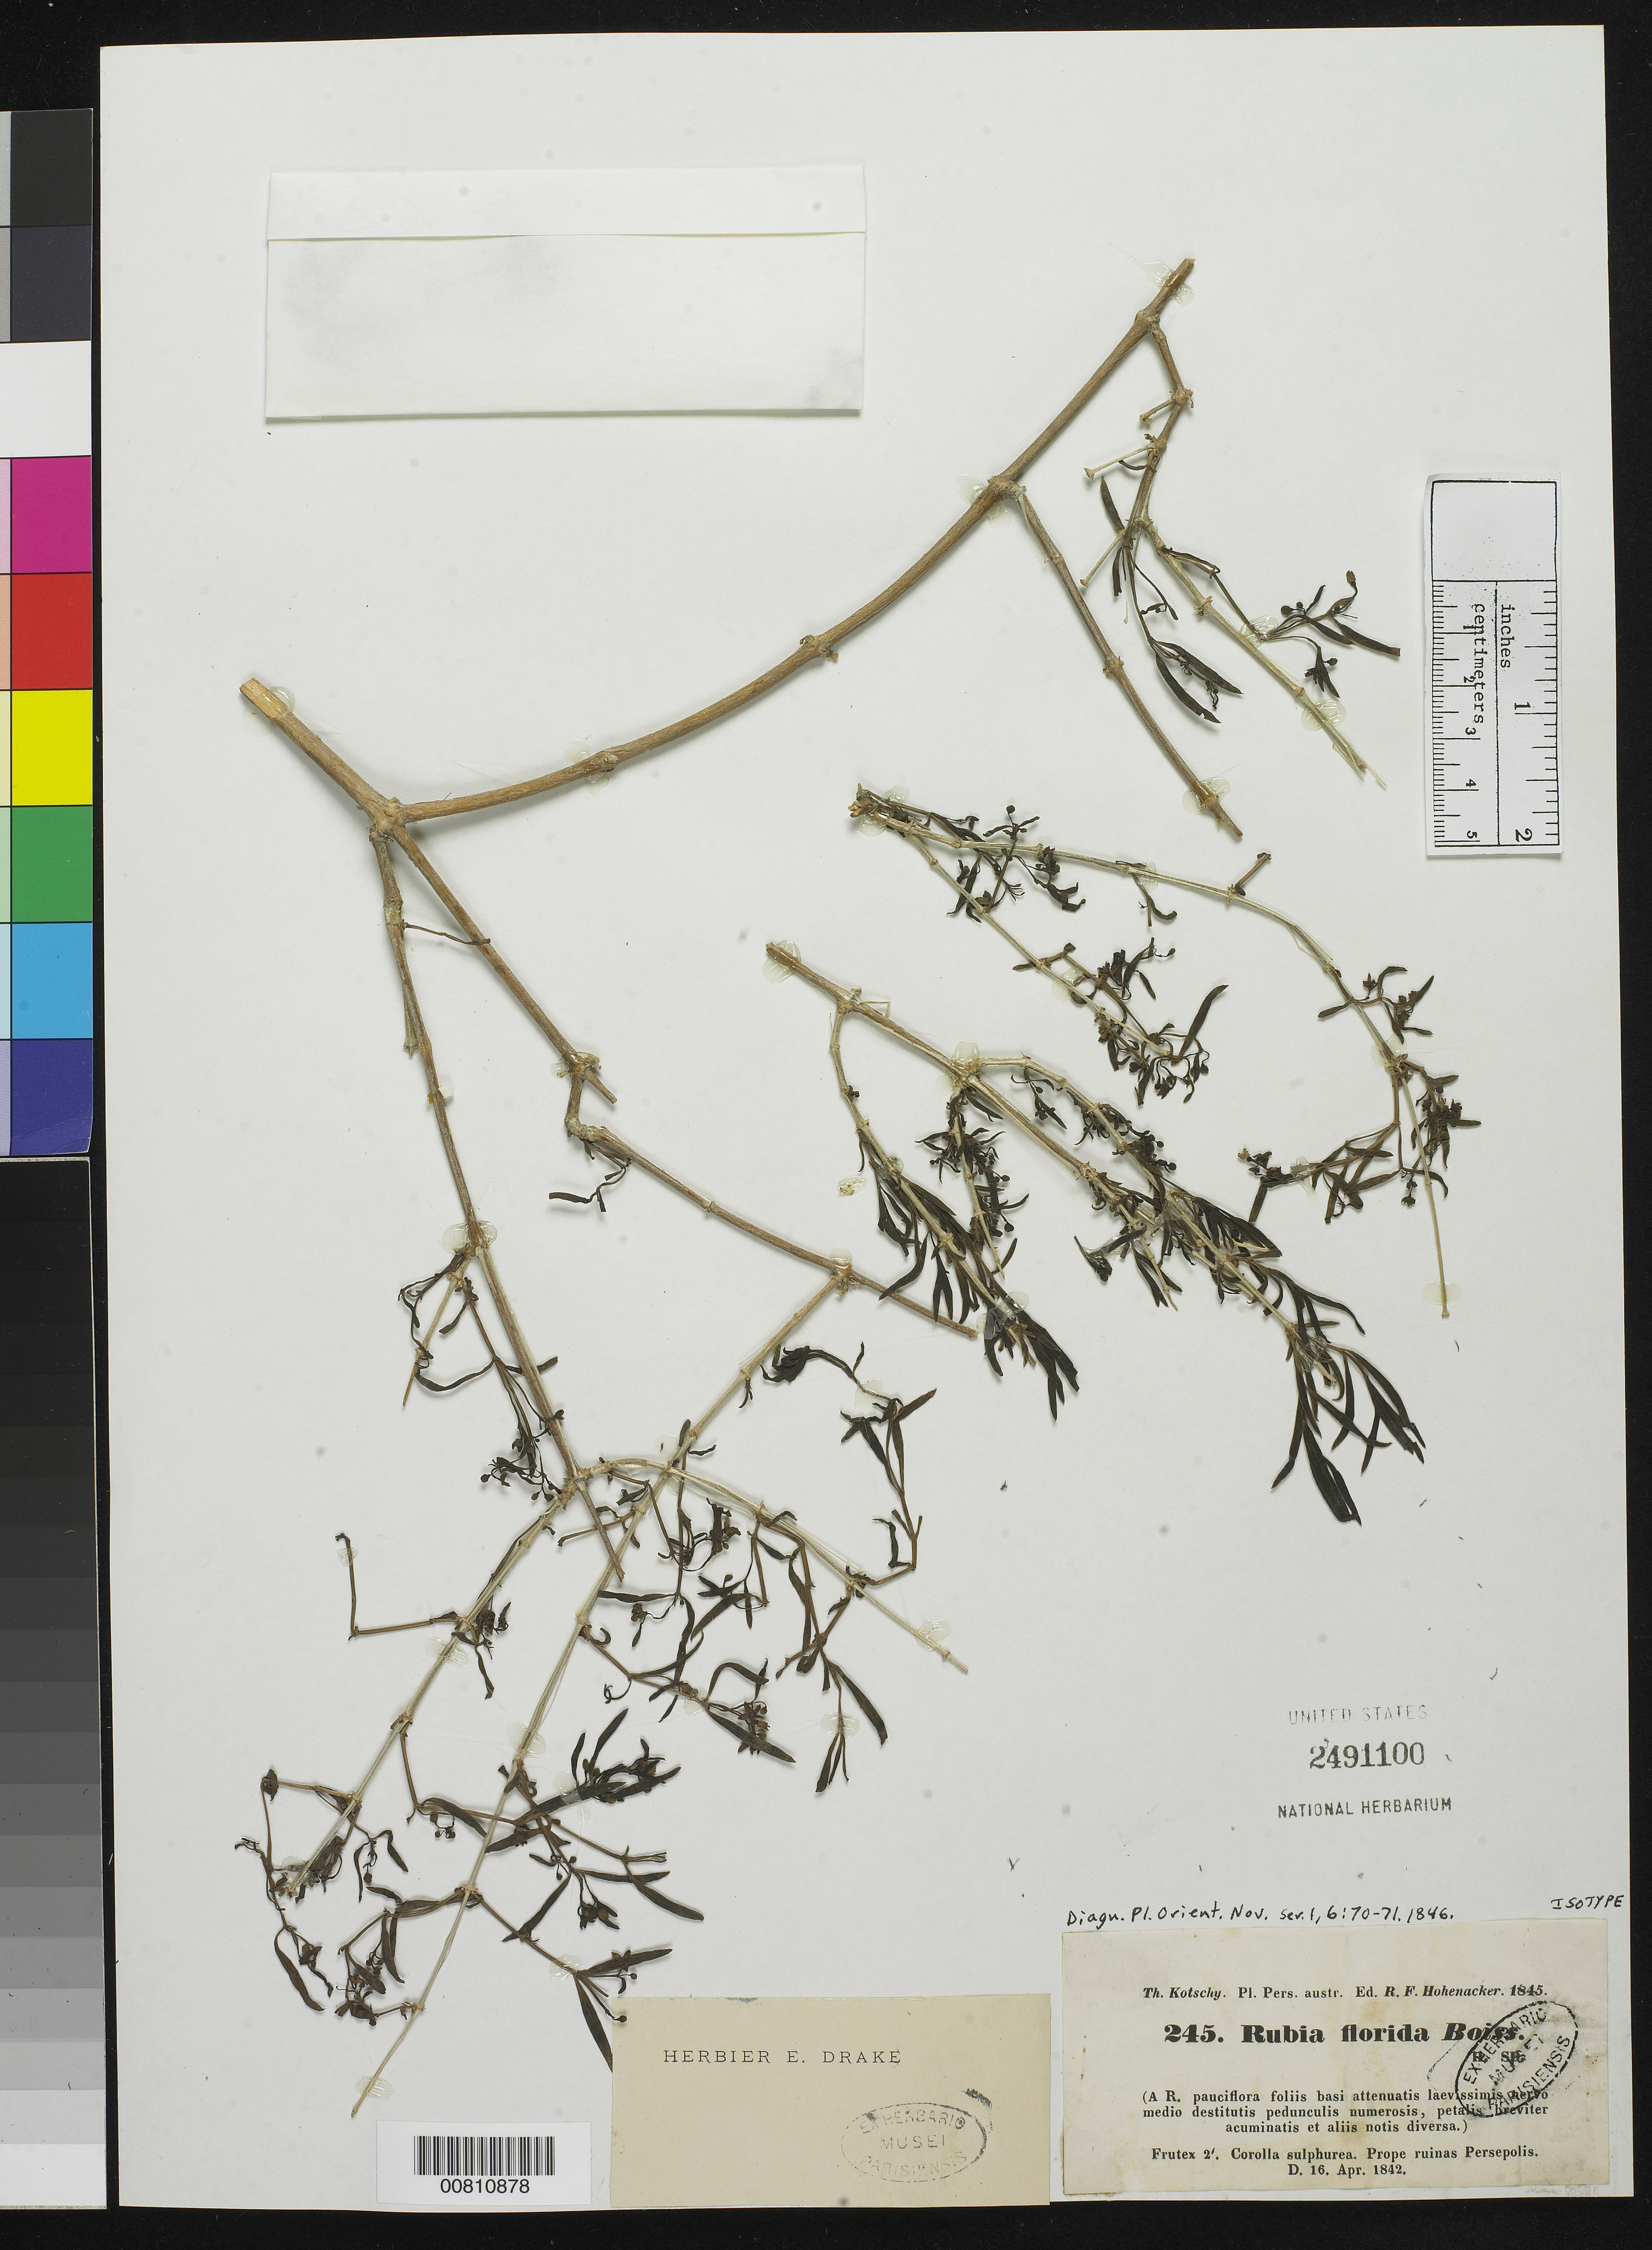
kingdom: Plantae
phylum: Tracheophyta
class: Magnoliopsida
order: Gentianales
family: Rubiaceae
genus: Rubia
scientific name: Rubia florida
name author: Boiss.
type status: Isotype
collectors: K. G. Kotschy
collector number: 245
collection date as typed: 16 Apr 1842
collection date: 1842-04-16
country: Iran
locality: Prope ruinas Persepolis.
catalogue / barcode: US 2491100